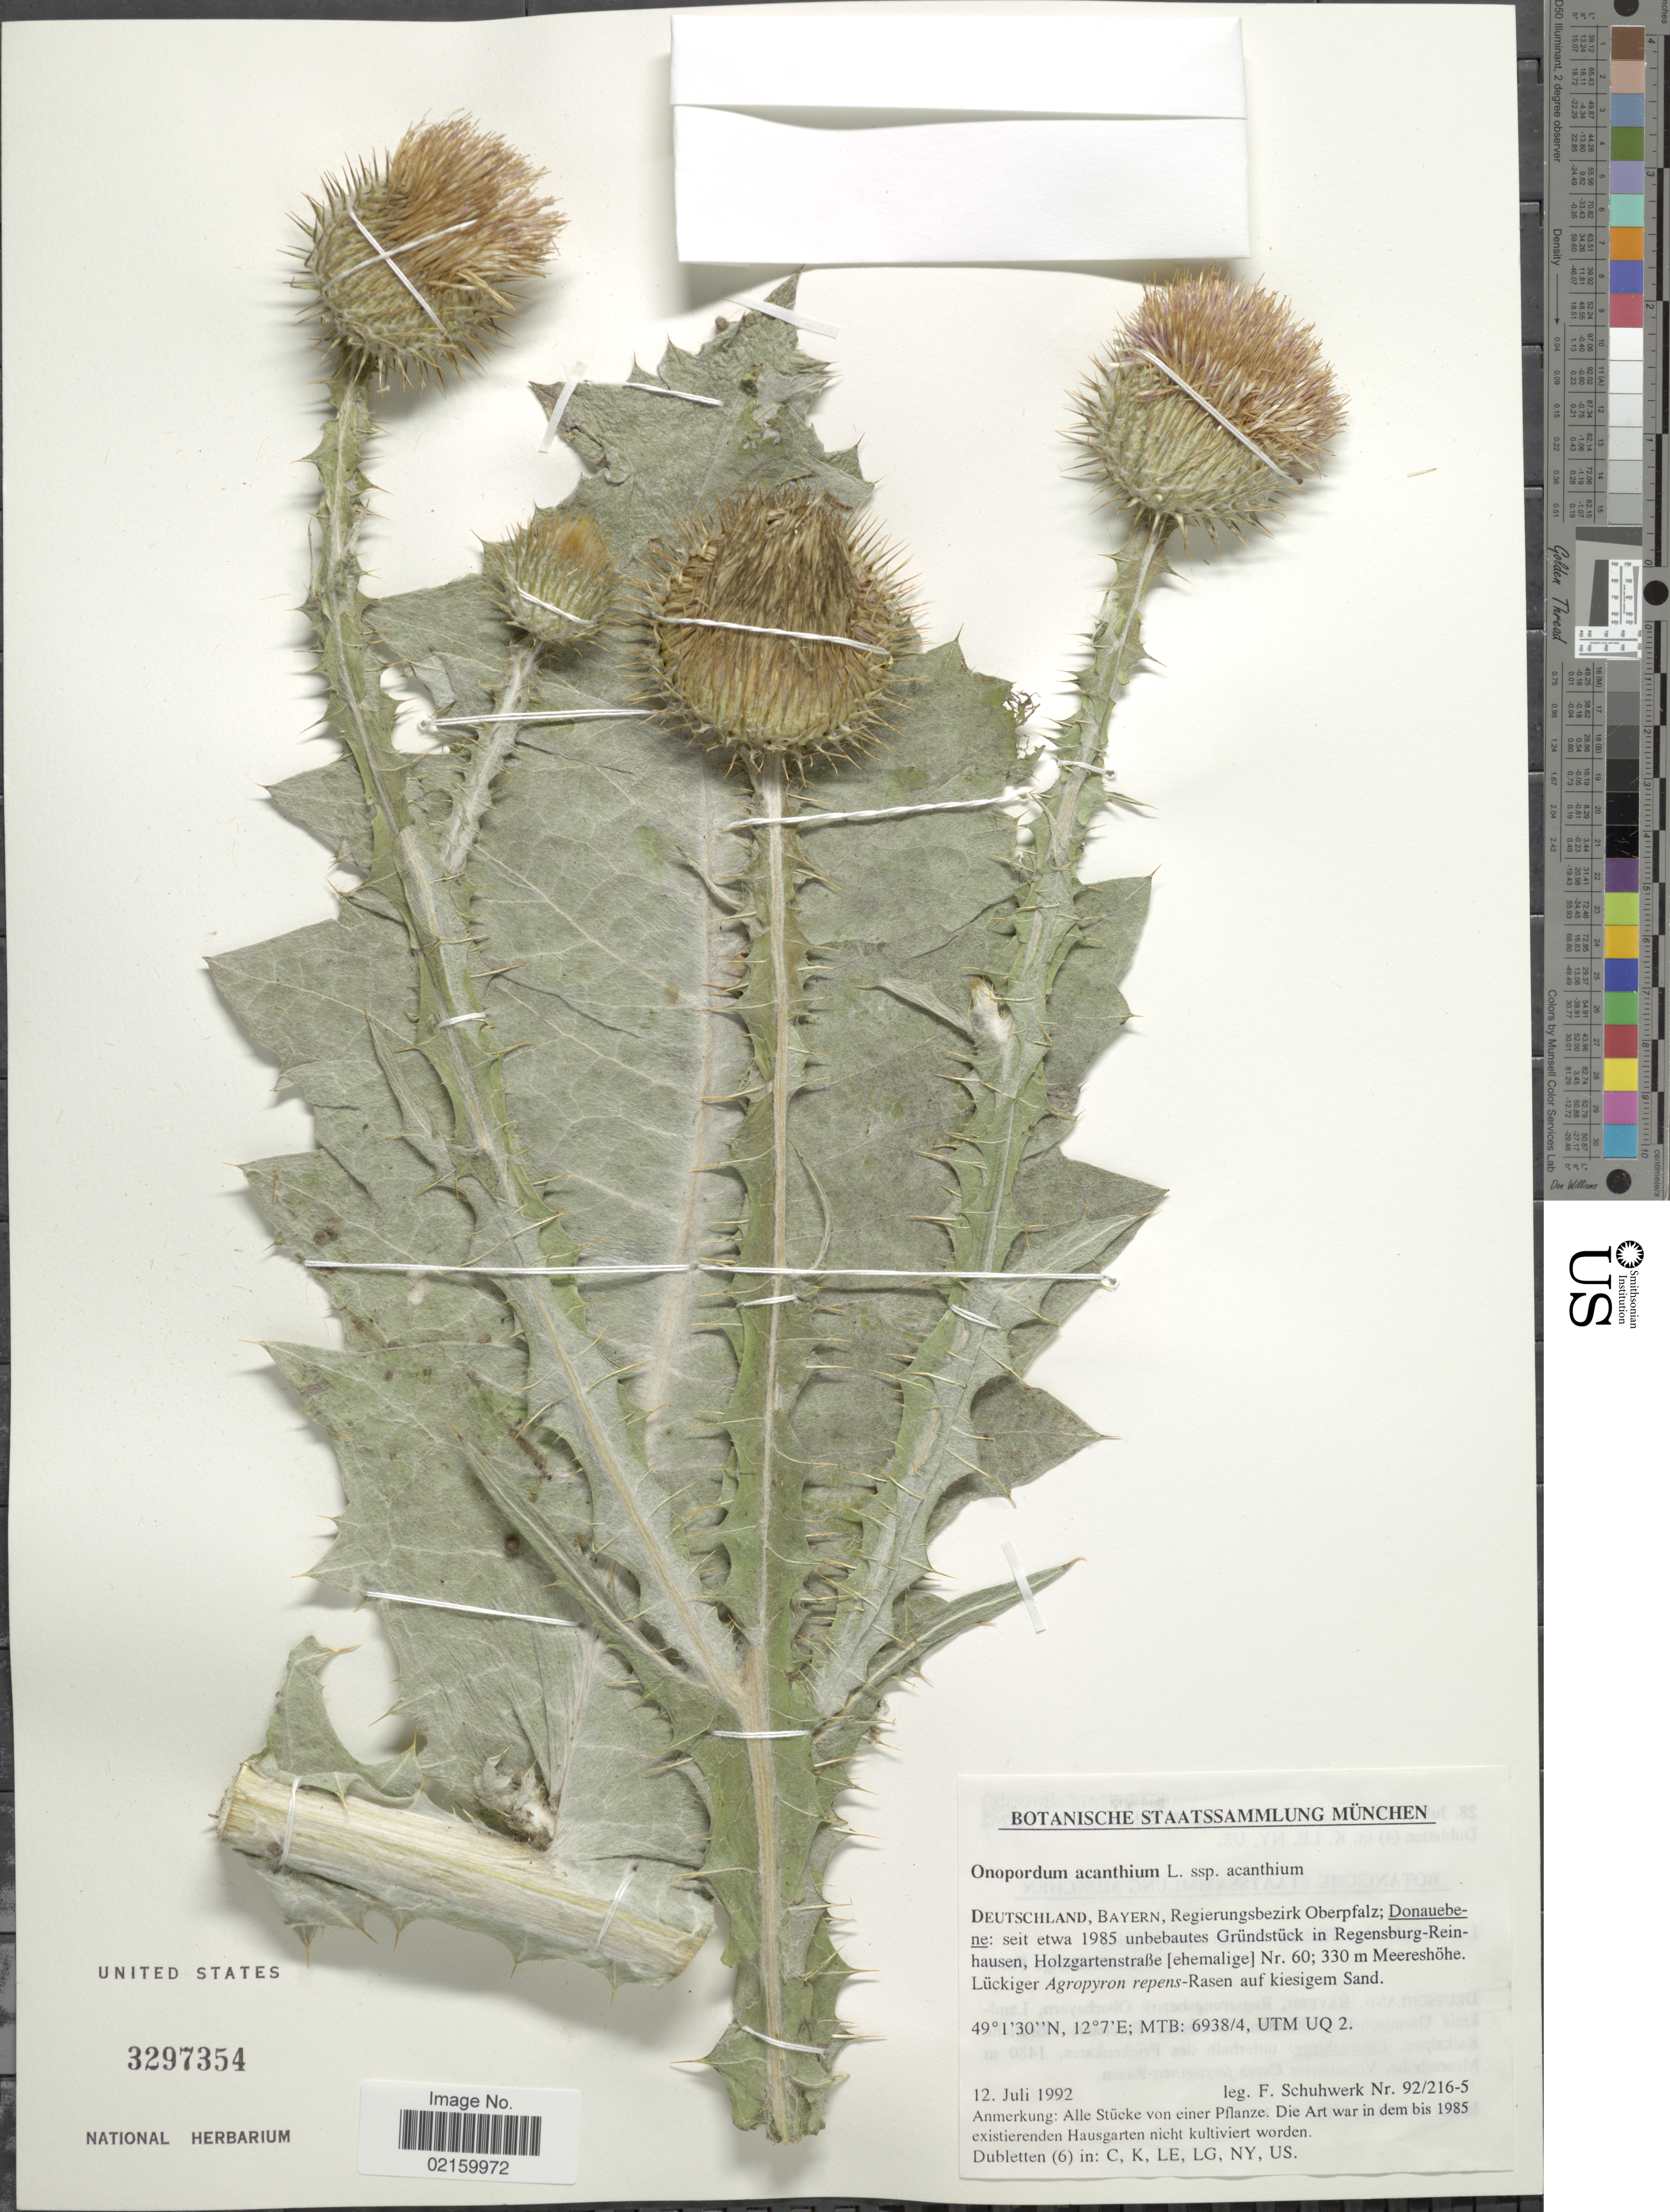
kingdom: Plantae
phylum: Tracheophyta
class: Magnoliopsida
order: Asterales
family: Asteraceae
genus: Onopordum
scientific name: Onopordum acanthium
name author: L.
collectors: Schuhwerk, F.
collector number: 92/216-5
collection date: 1992-07-12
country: Germany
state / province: Bayern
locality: Deutschland, Regierungsbezirk Oberpfalz, Donauebene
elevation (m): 330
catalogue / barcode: US 3297354